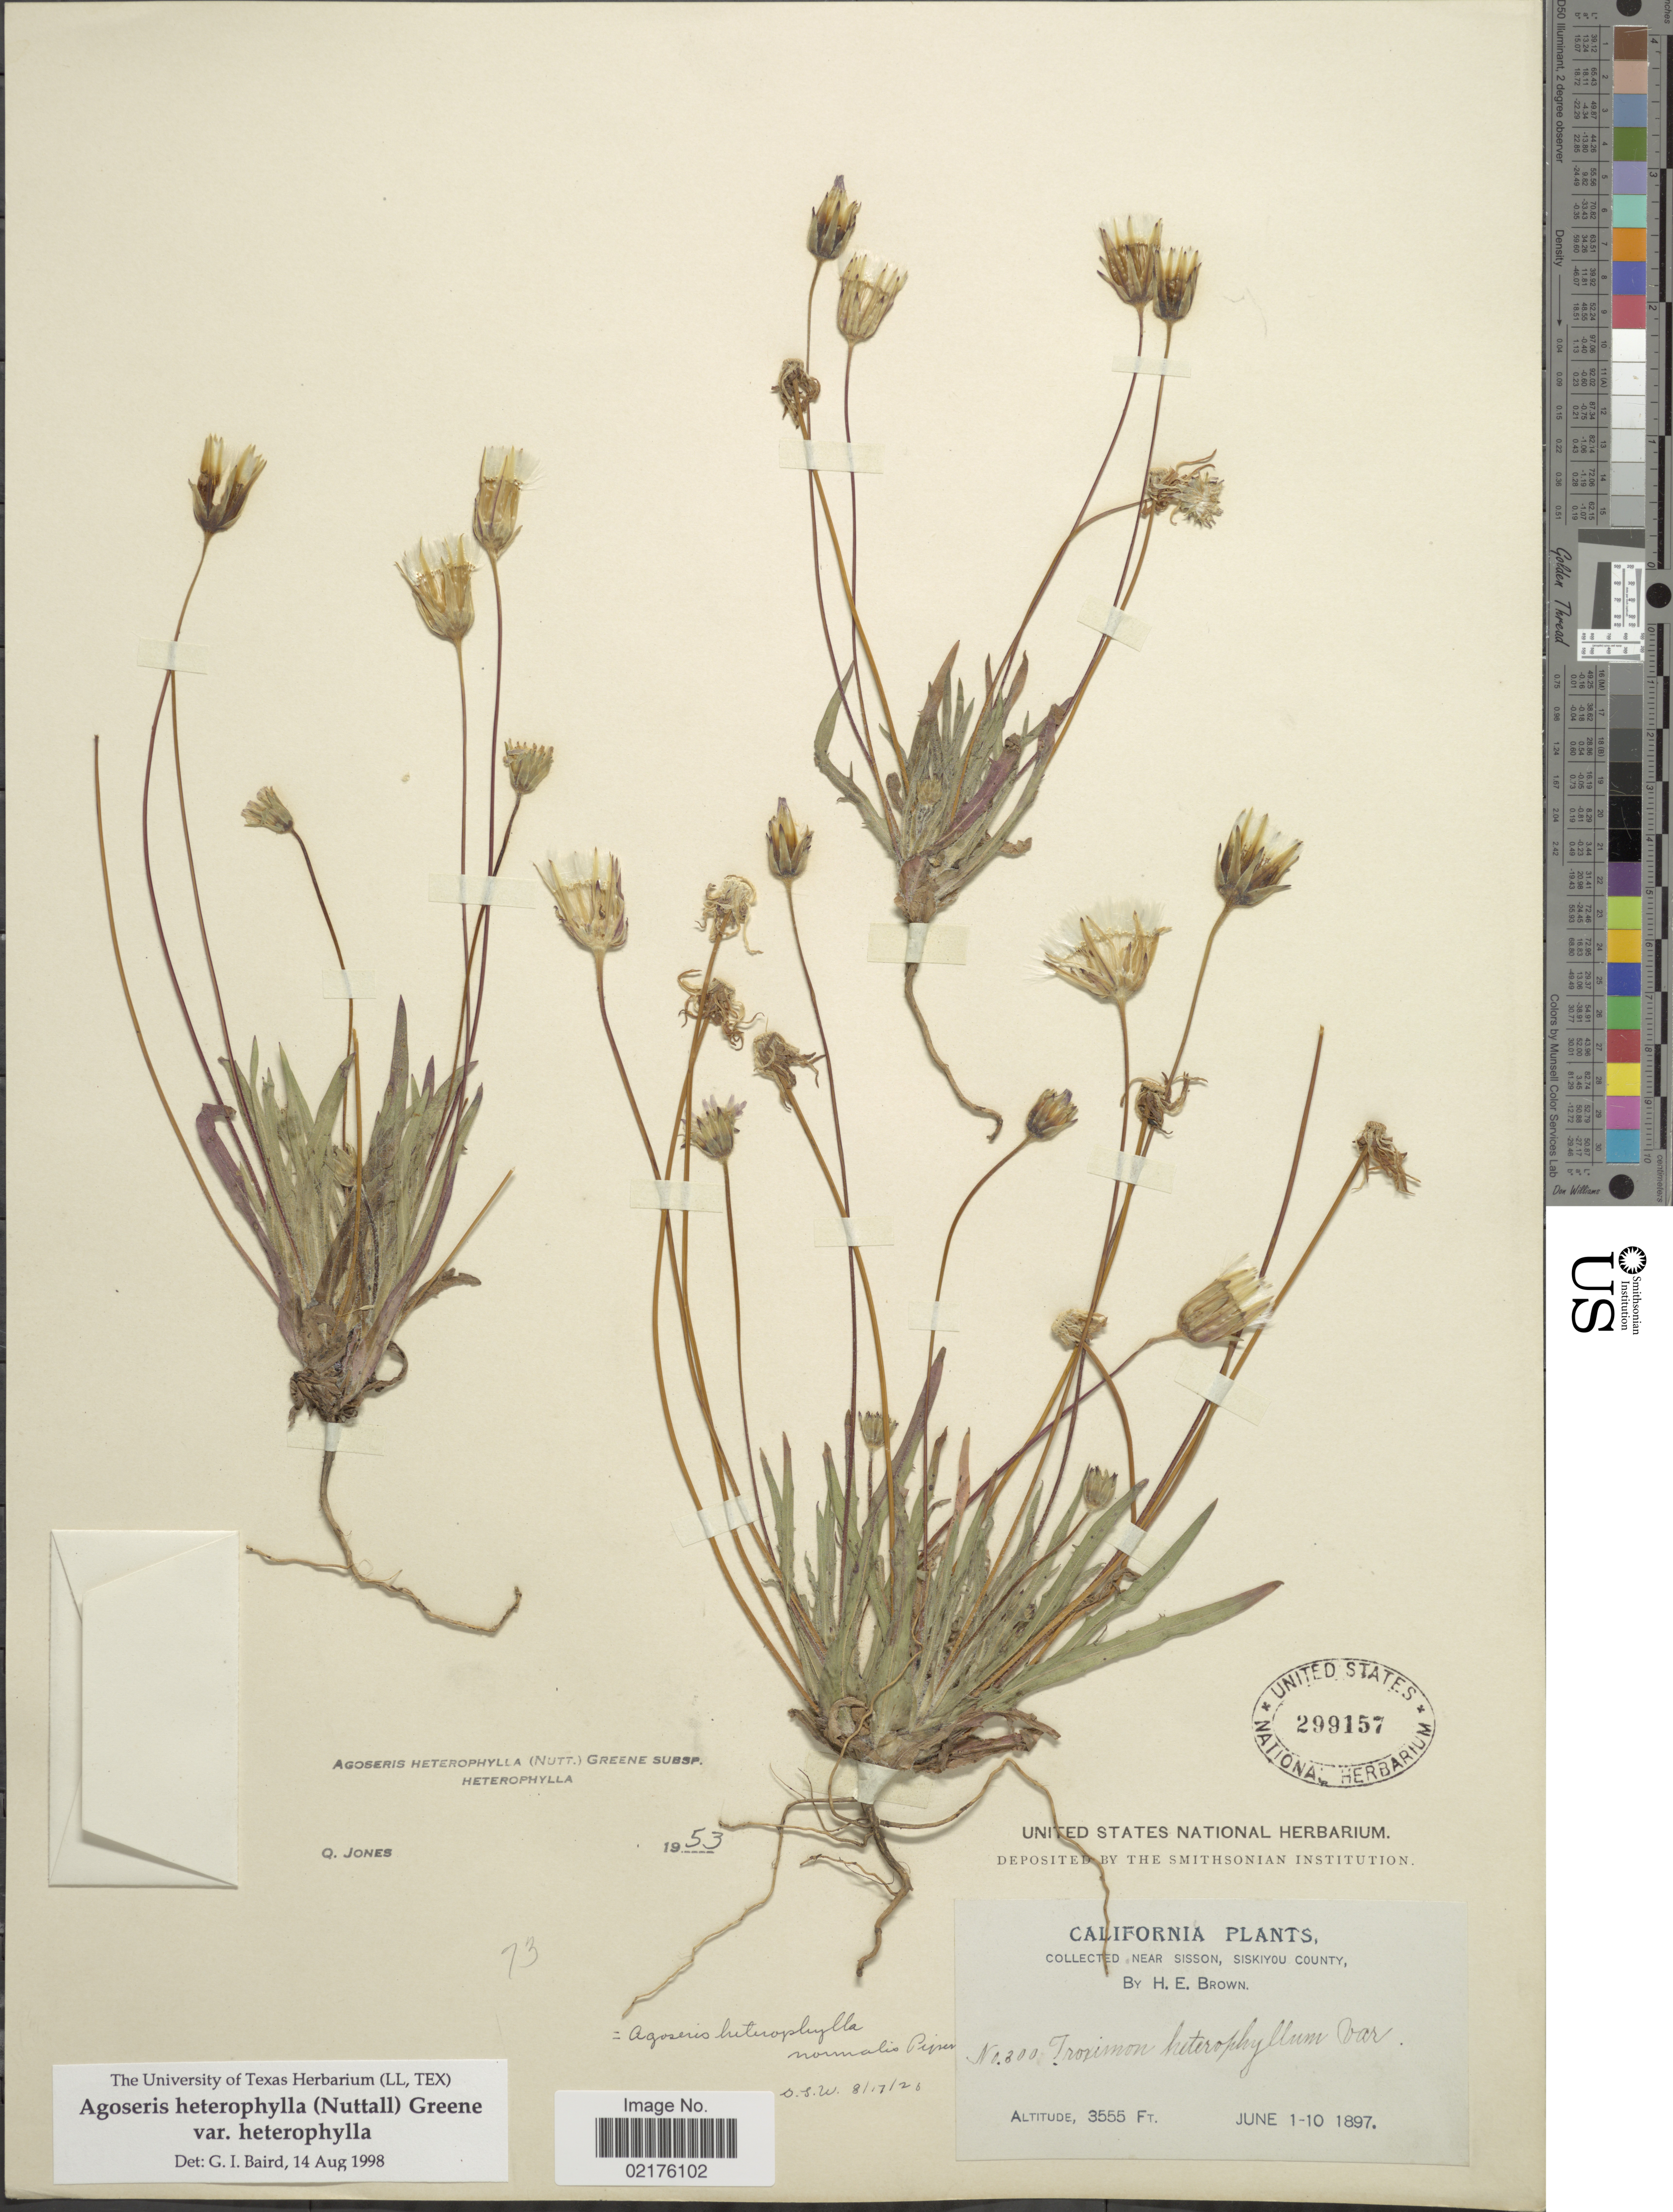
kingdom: Plantae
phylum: Tracheophyta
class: Magnoliopsida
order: Asterales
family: Asteraceae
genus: Agoseris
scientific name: Agoseris heterophylla subsp. heterophylla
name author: (Nutt.) Greene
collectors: H. E. Brown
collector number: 300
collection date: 1897-06-01/1897-06-10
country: United States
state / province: California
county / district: Siskiyou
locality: Near Sisson, Siskiyou County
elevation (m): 1084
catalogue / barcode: US 299157